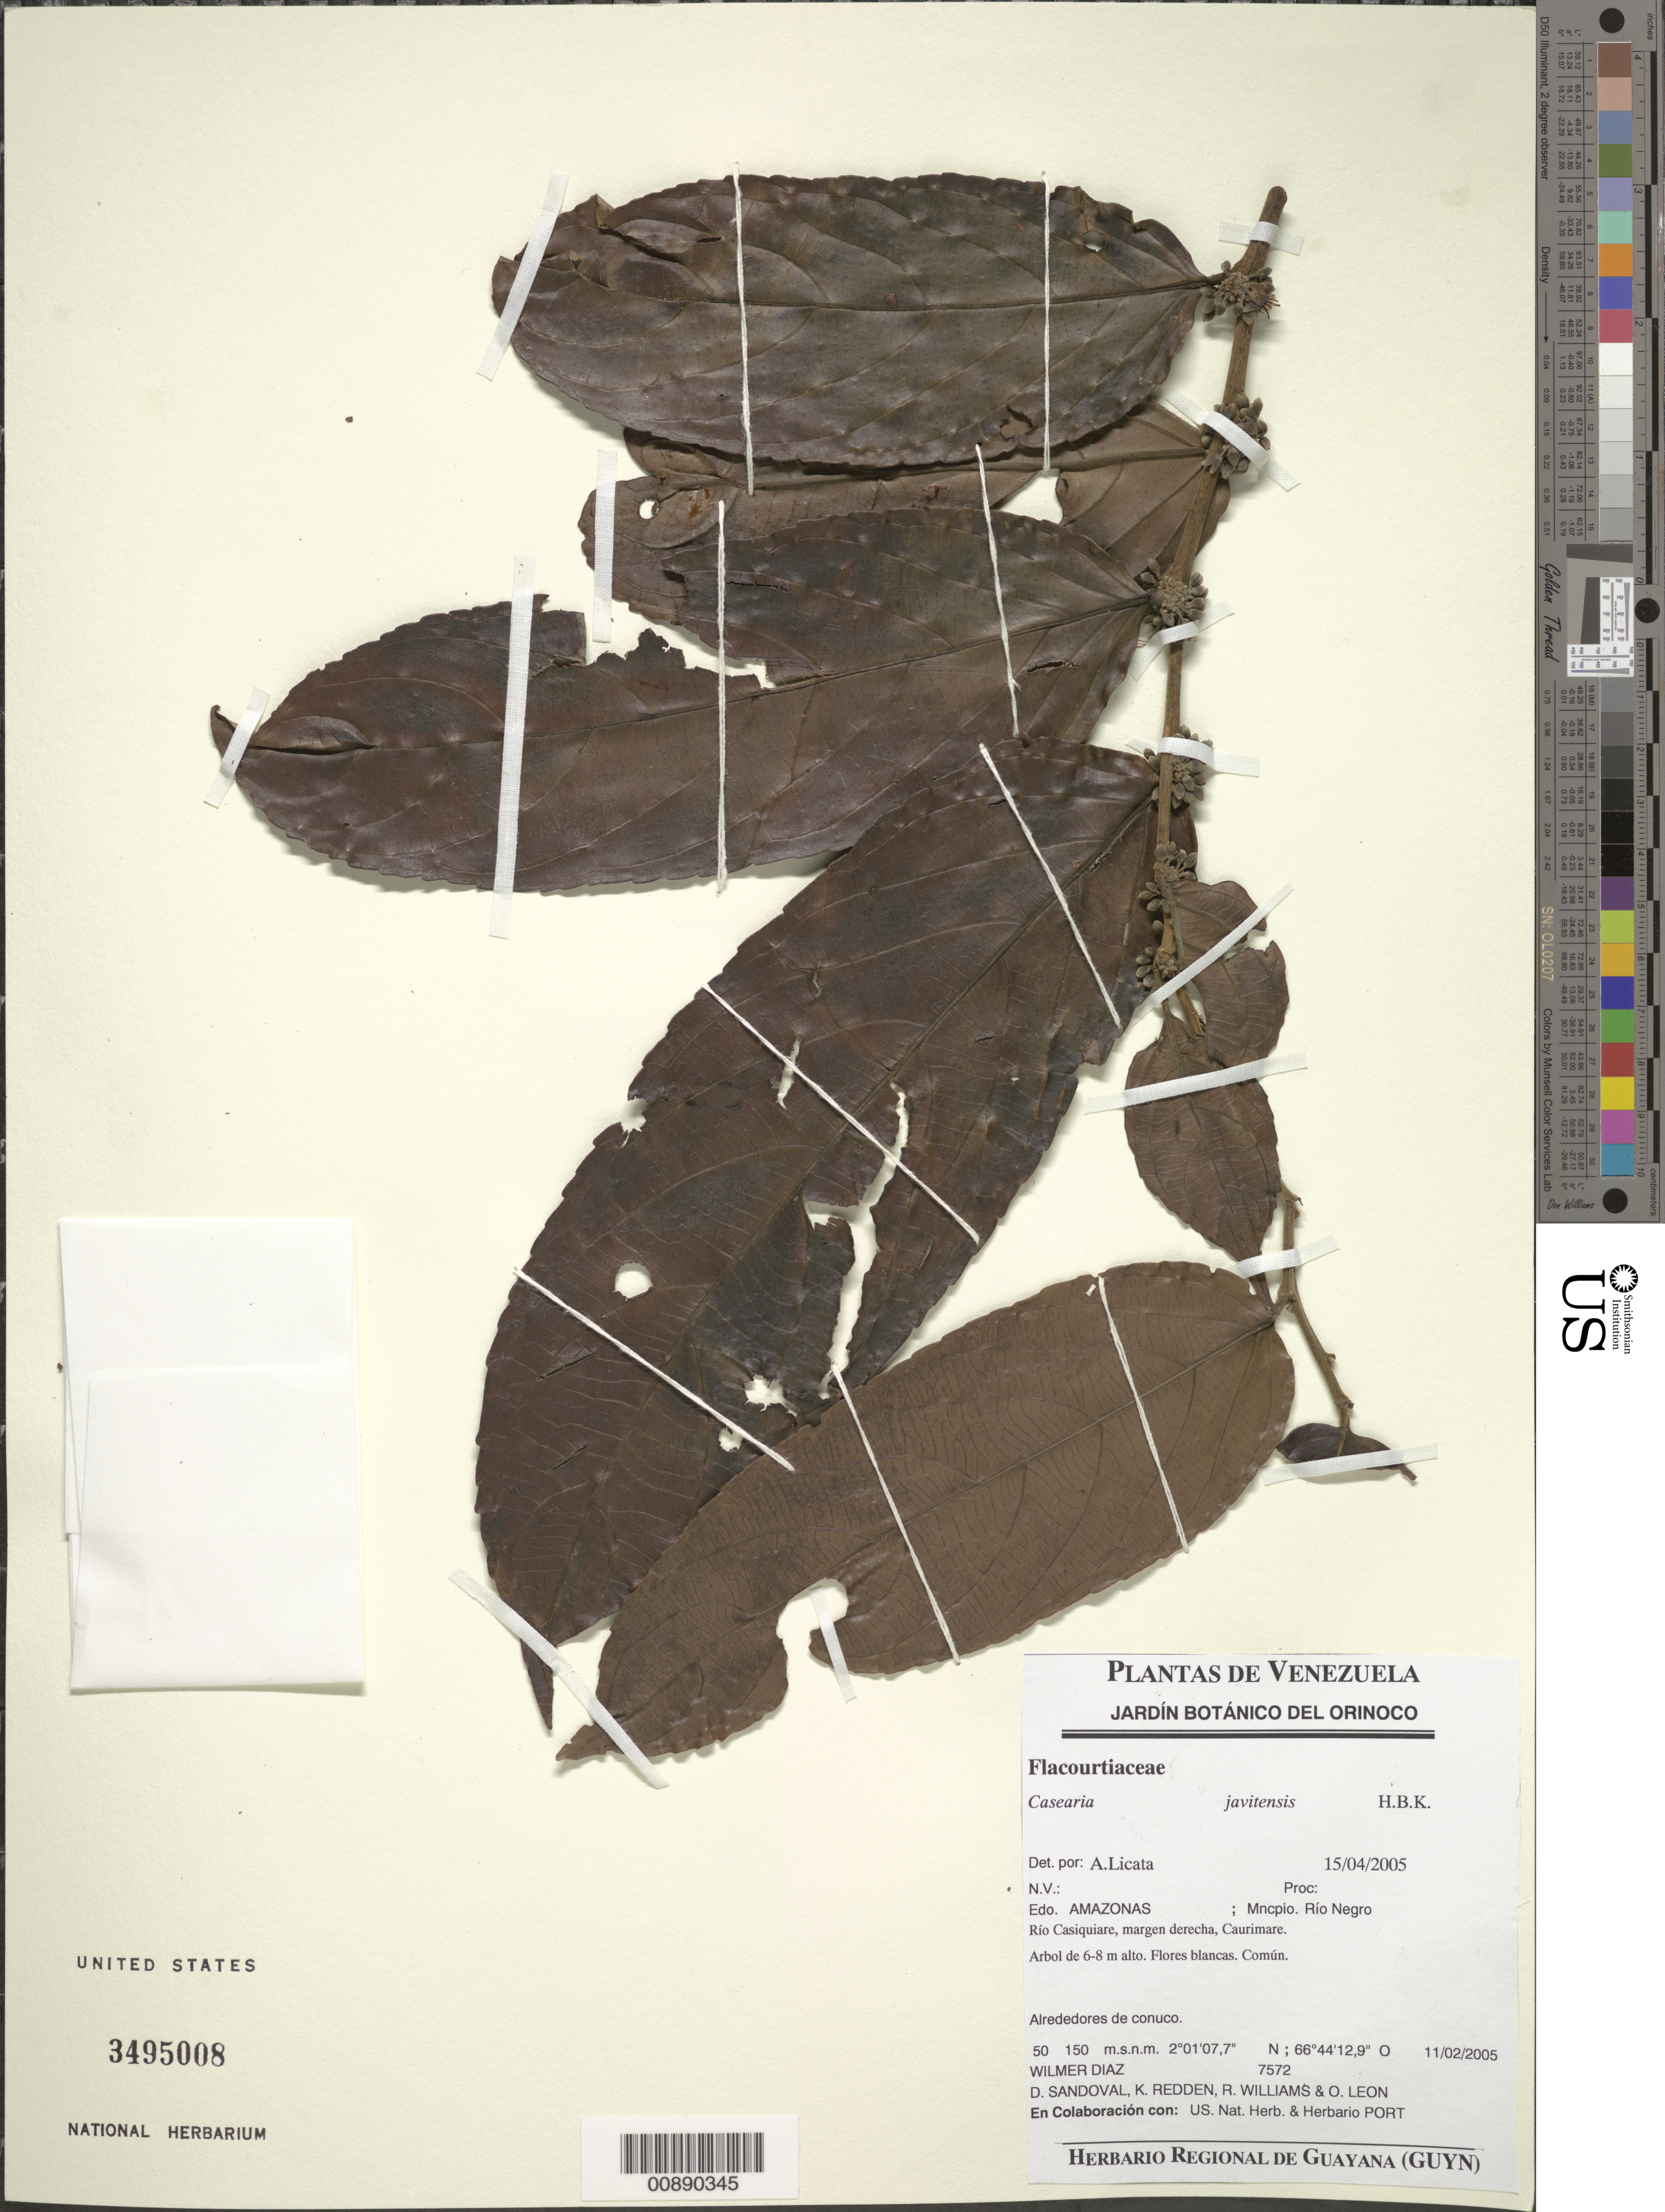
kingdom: Plantae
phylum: Tracheophyta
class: Magnoliopsida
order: Malpighiales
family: Salicaceae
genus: Piparea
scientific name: Piparea multiflora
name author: C.F. Gaertn.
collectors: W. Díaz P., D. Sandoval, K. M. Redden, R. Williams & O. León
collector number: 7572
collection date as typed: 11-Feb-05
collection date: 2005-02-11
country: Venezuela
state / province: Amazonas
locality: Mun. Río Negro, Río Casiquaire, Caurimare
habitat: Alrededores de conuco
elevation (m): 50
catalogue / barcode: US 3495008